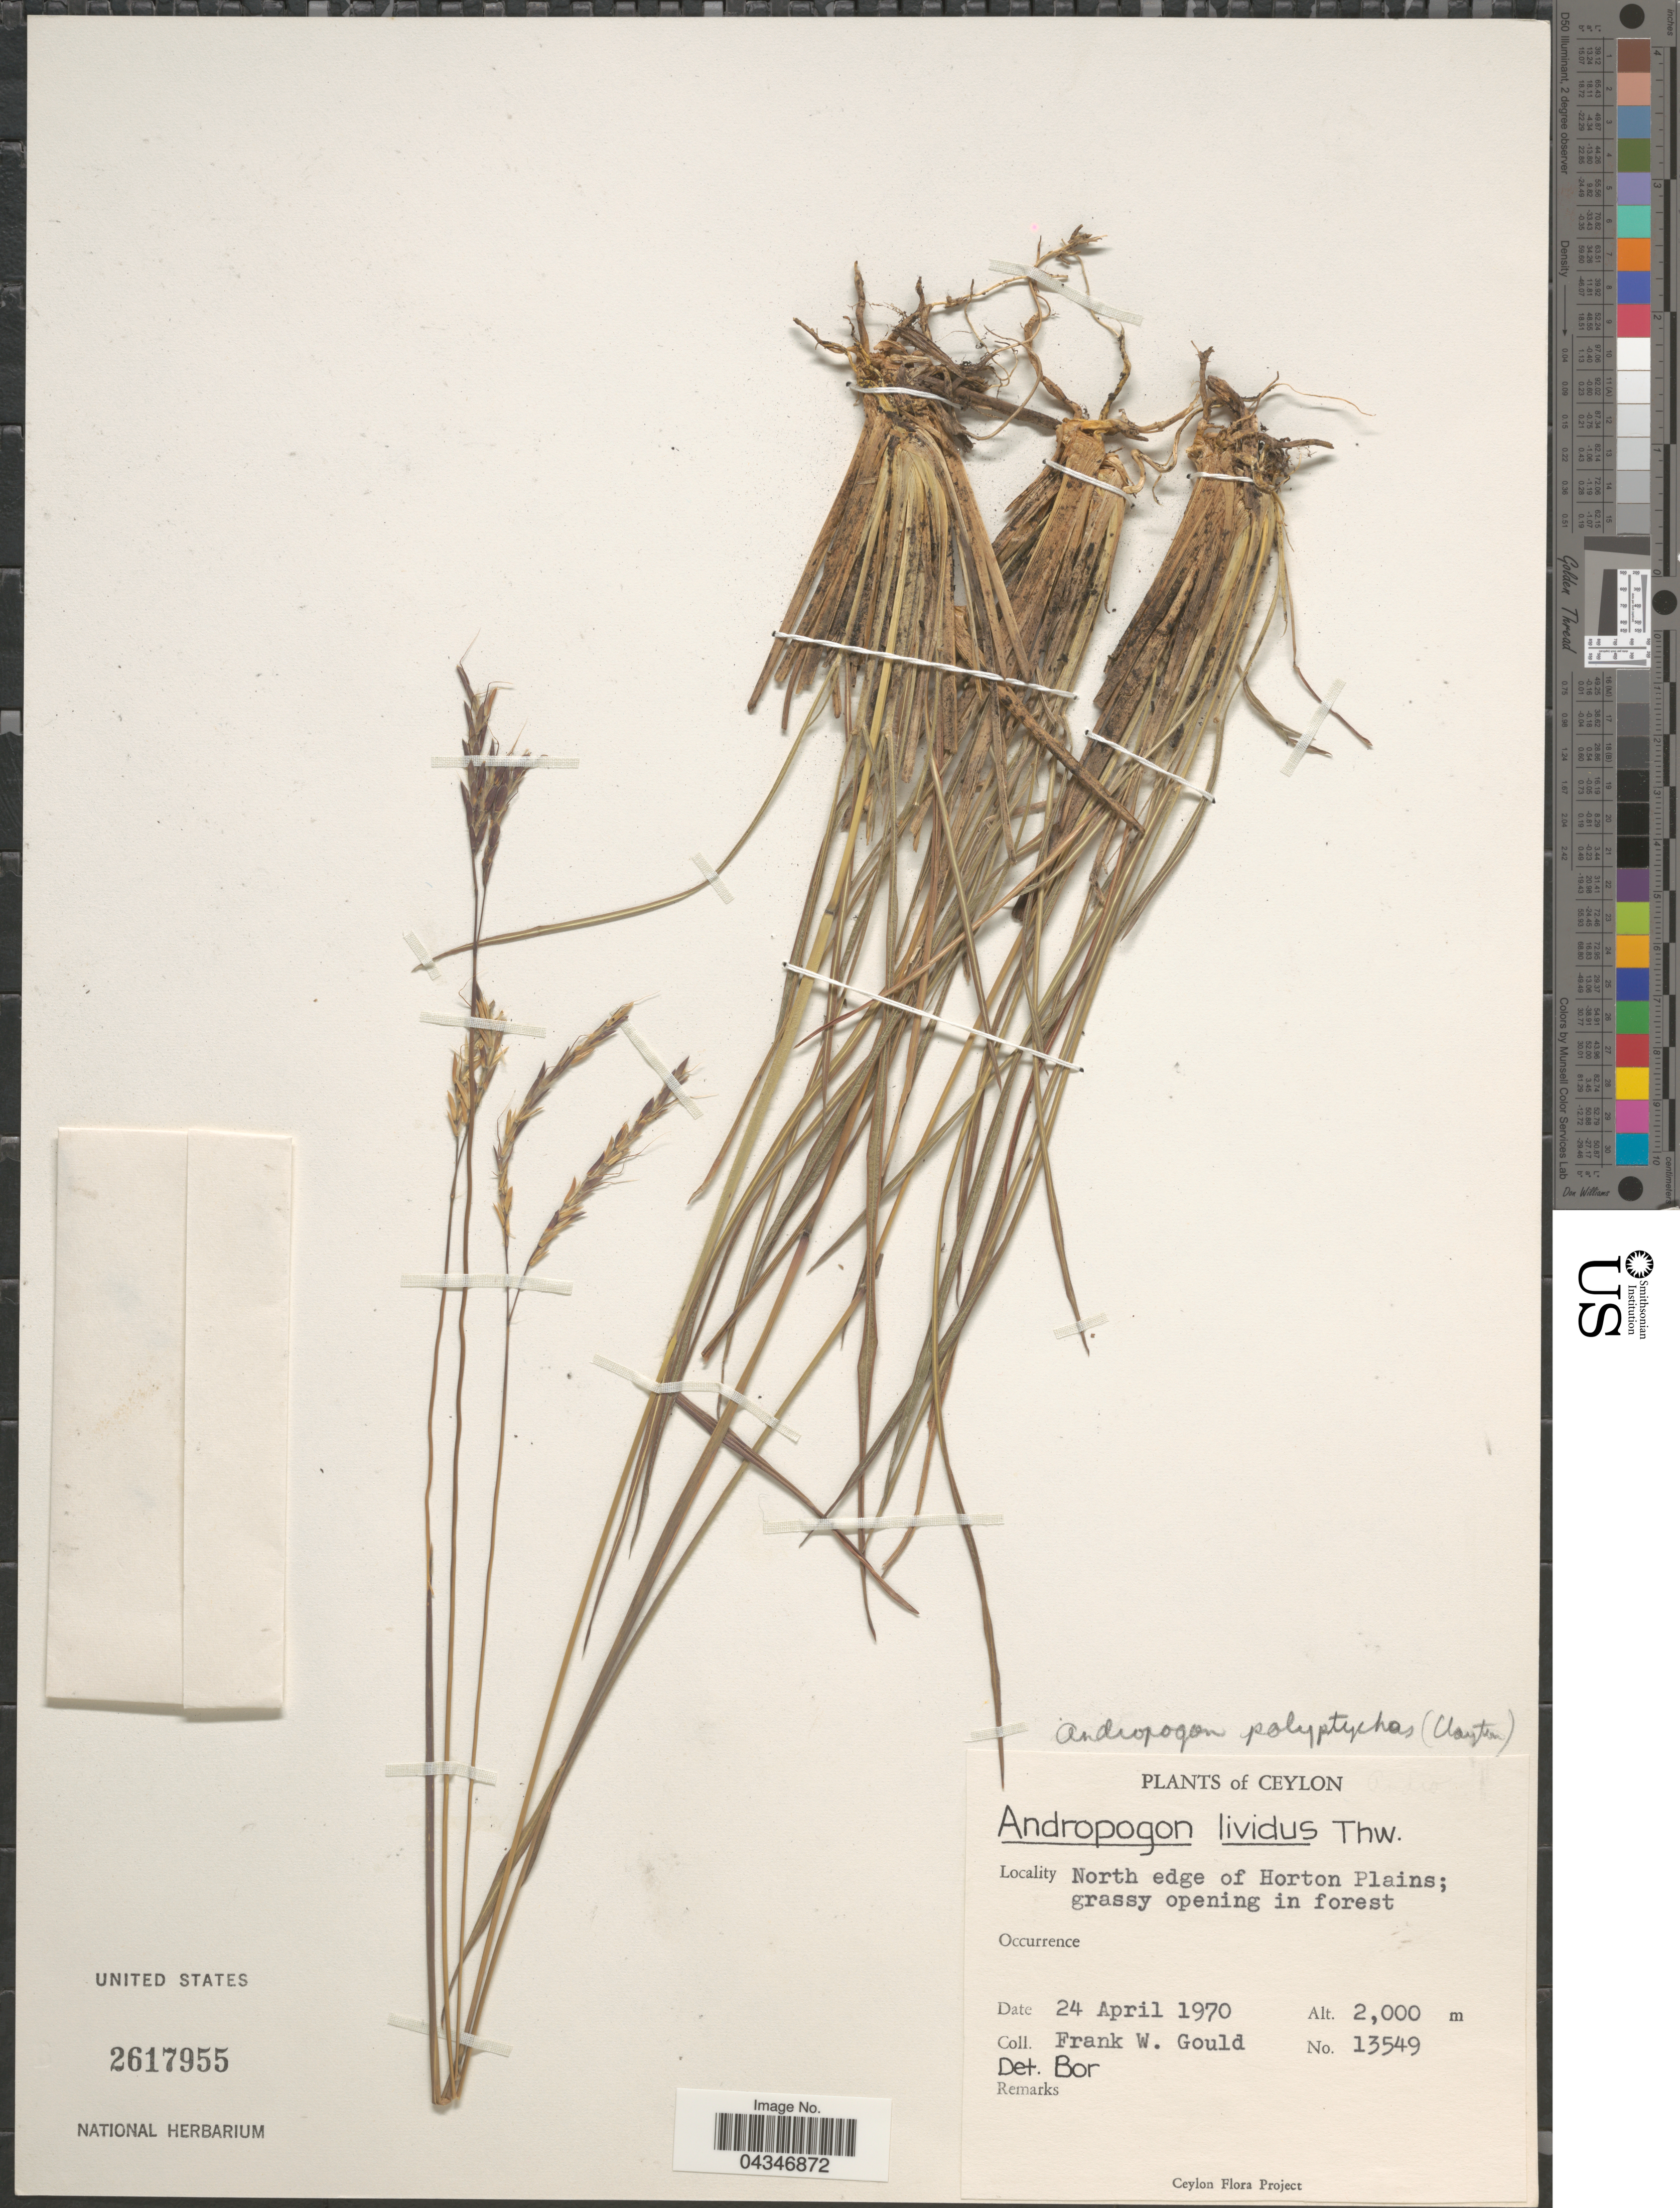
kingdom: Plantae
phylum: Tracheophyta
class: Liliopsida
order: Poales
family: Poaceae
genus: Andropogon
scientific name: Andropogon lividus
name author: Thwaites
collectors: F. W. Gould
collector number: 13549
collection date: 1970-04-24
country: Sri Lanka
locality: Ceylon. North edge of Horton Plains; grassy opening in forest.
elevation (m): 2000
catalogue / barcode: US 2617955